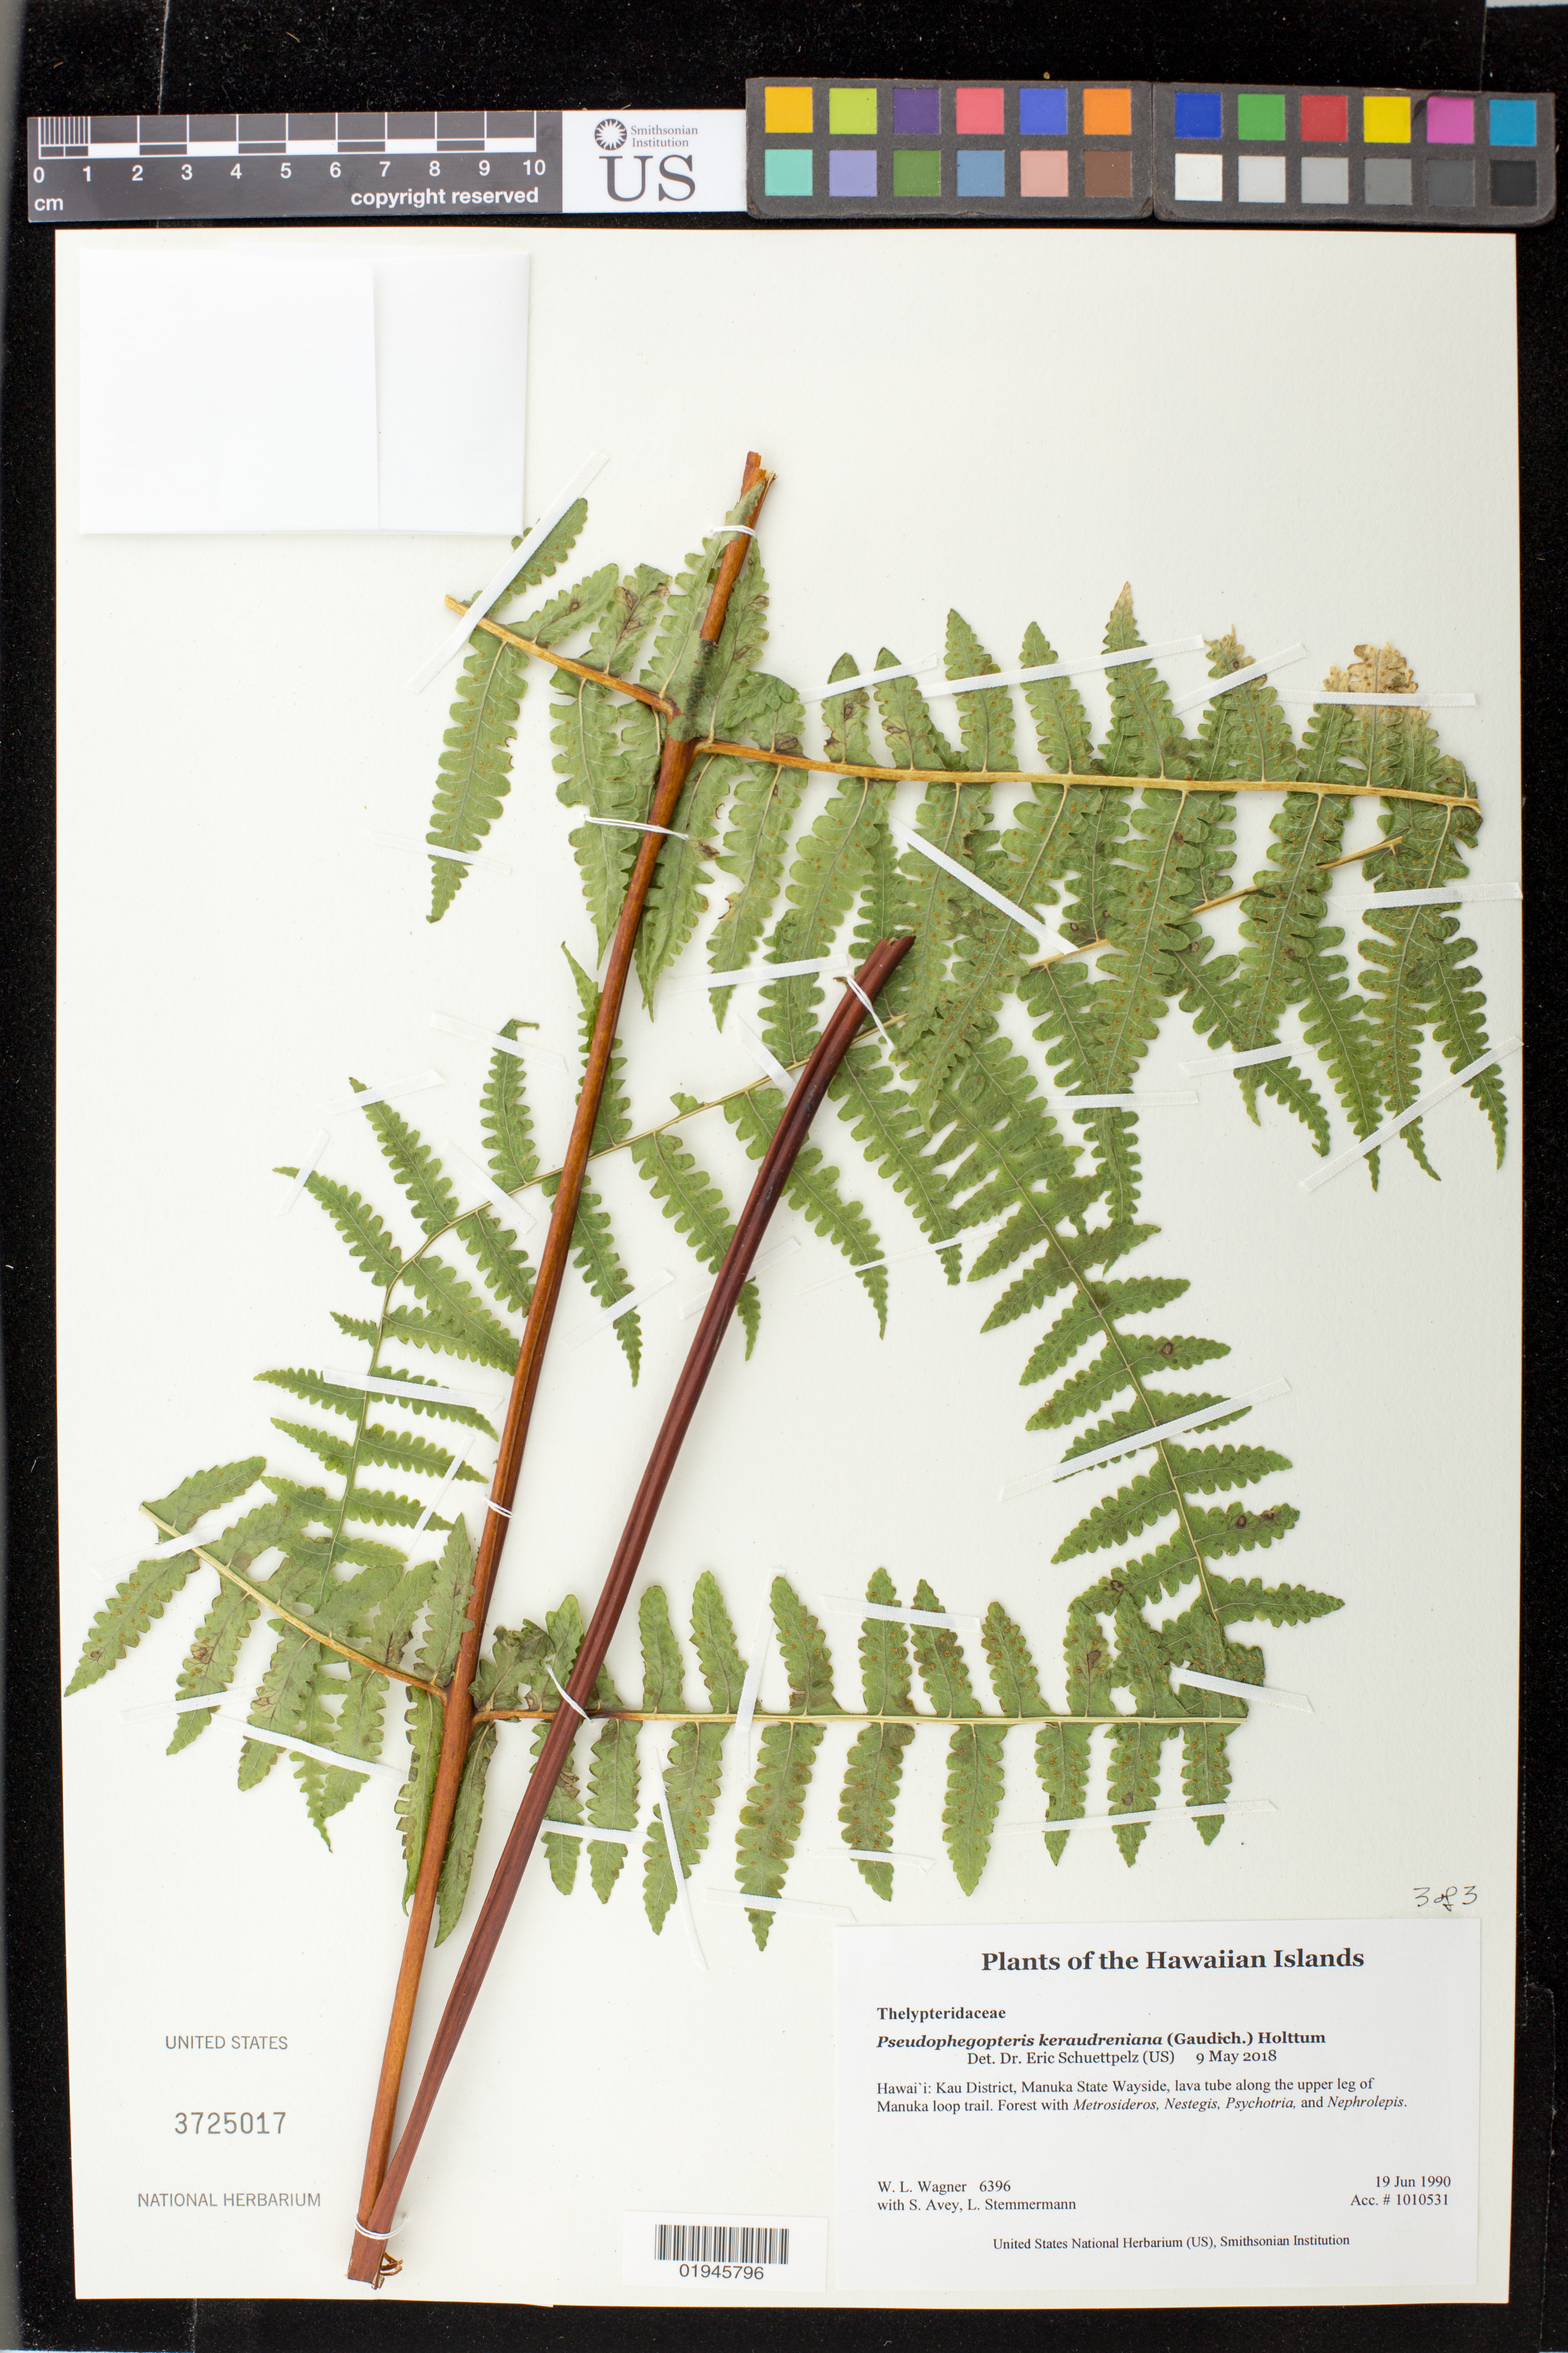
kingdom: Plantae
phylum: Tracheophyta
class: Polypodiopsida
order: Polypodiales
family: Thelypteridaceae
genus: Pseudophegopteris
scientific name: Pseudophegopteris keraudreniana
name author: (Gaudich.) Holttum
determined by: Schuettpelz, E., (US), Smithsonian Institution - National Museum of Natural History (UNITED STATES)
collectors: W. L. Wagner, S. Avey & L. Stemmermann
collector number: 6396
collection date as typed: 19 Jun 1990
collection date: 1990-06-19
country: United States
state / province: Hawaii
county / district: Hawaii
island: Hawaii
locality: Kau District, Manuka State Wayside, lava tube along the upper leg of Manuka loop trail.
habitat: Forest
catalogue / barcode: US 3725017